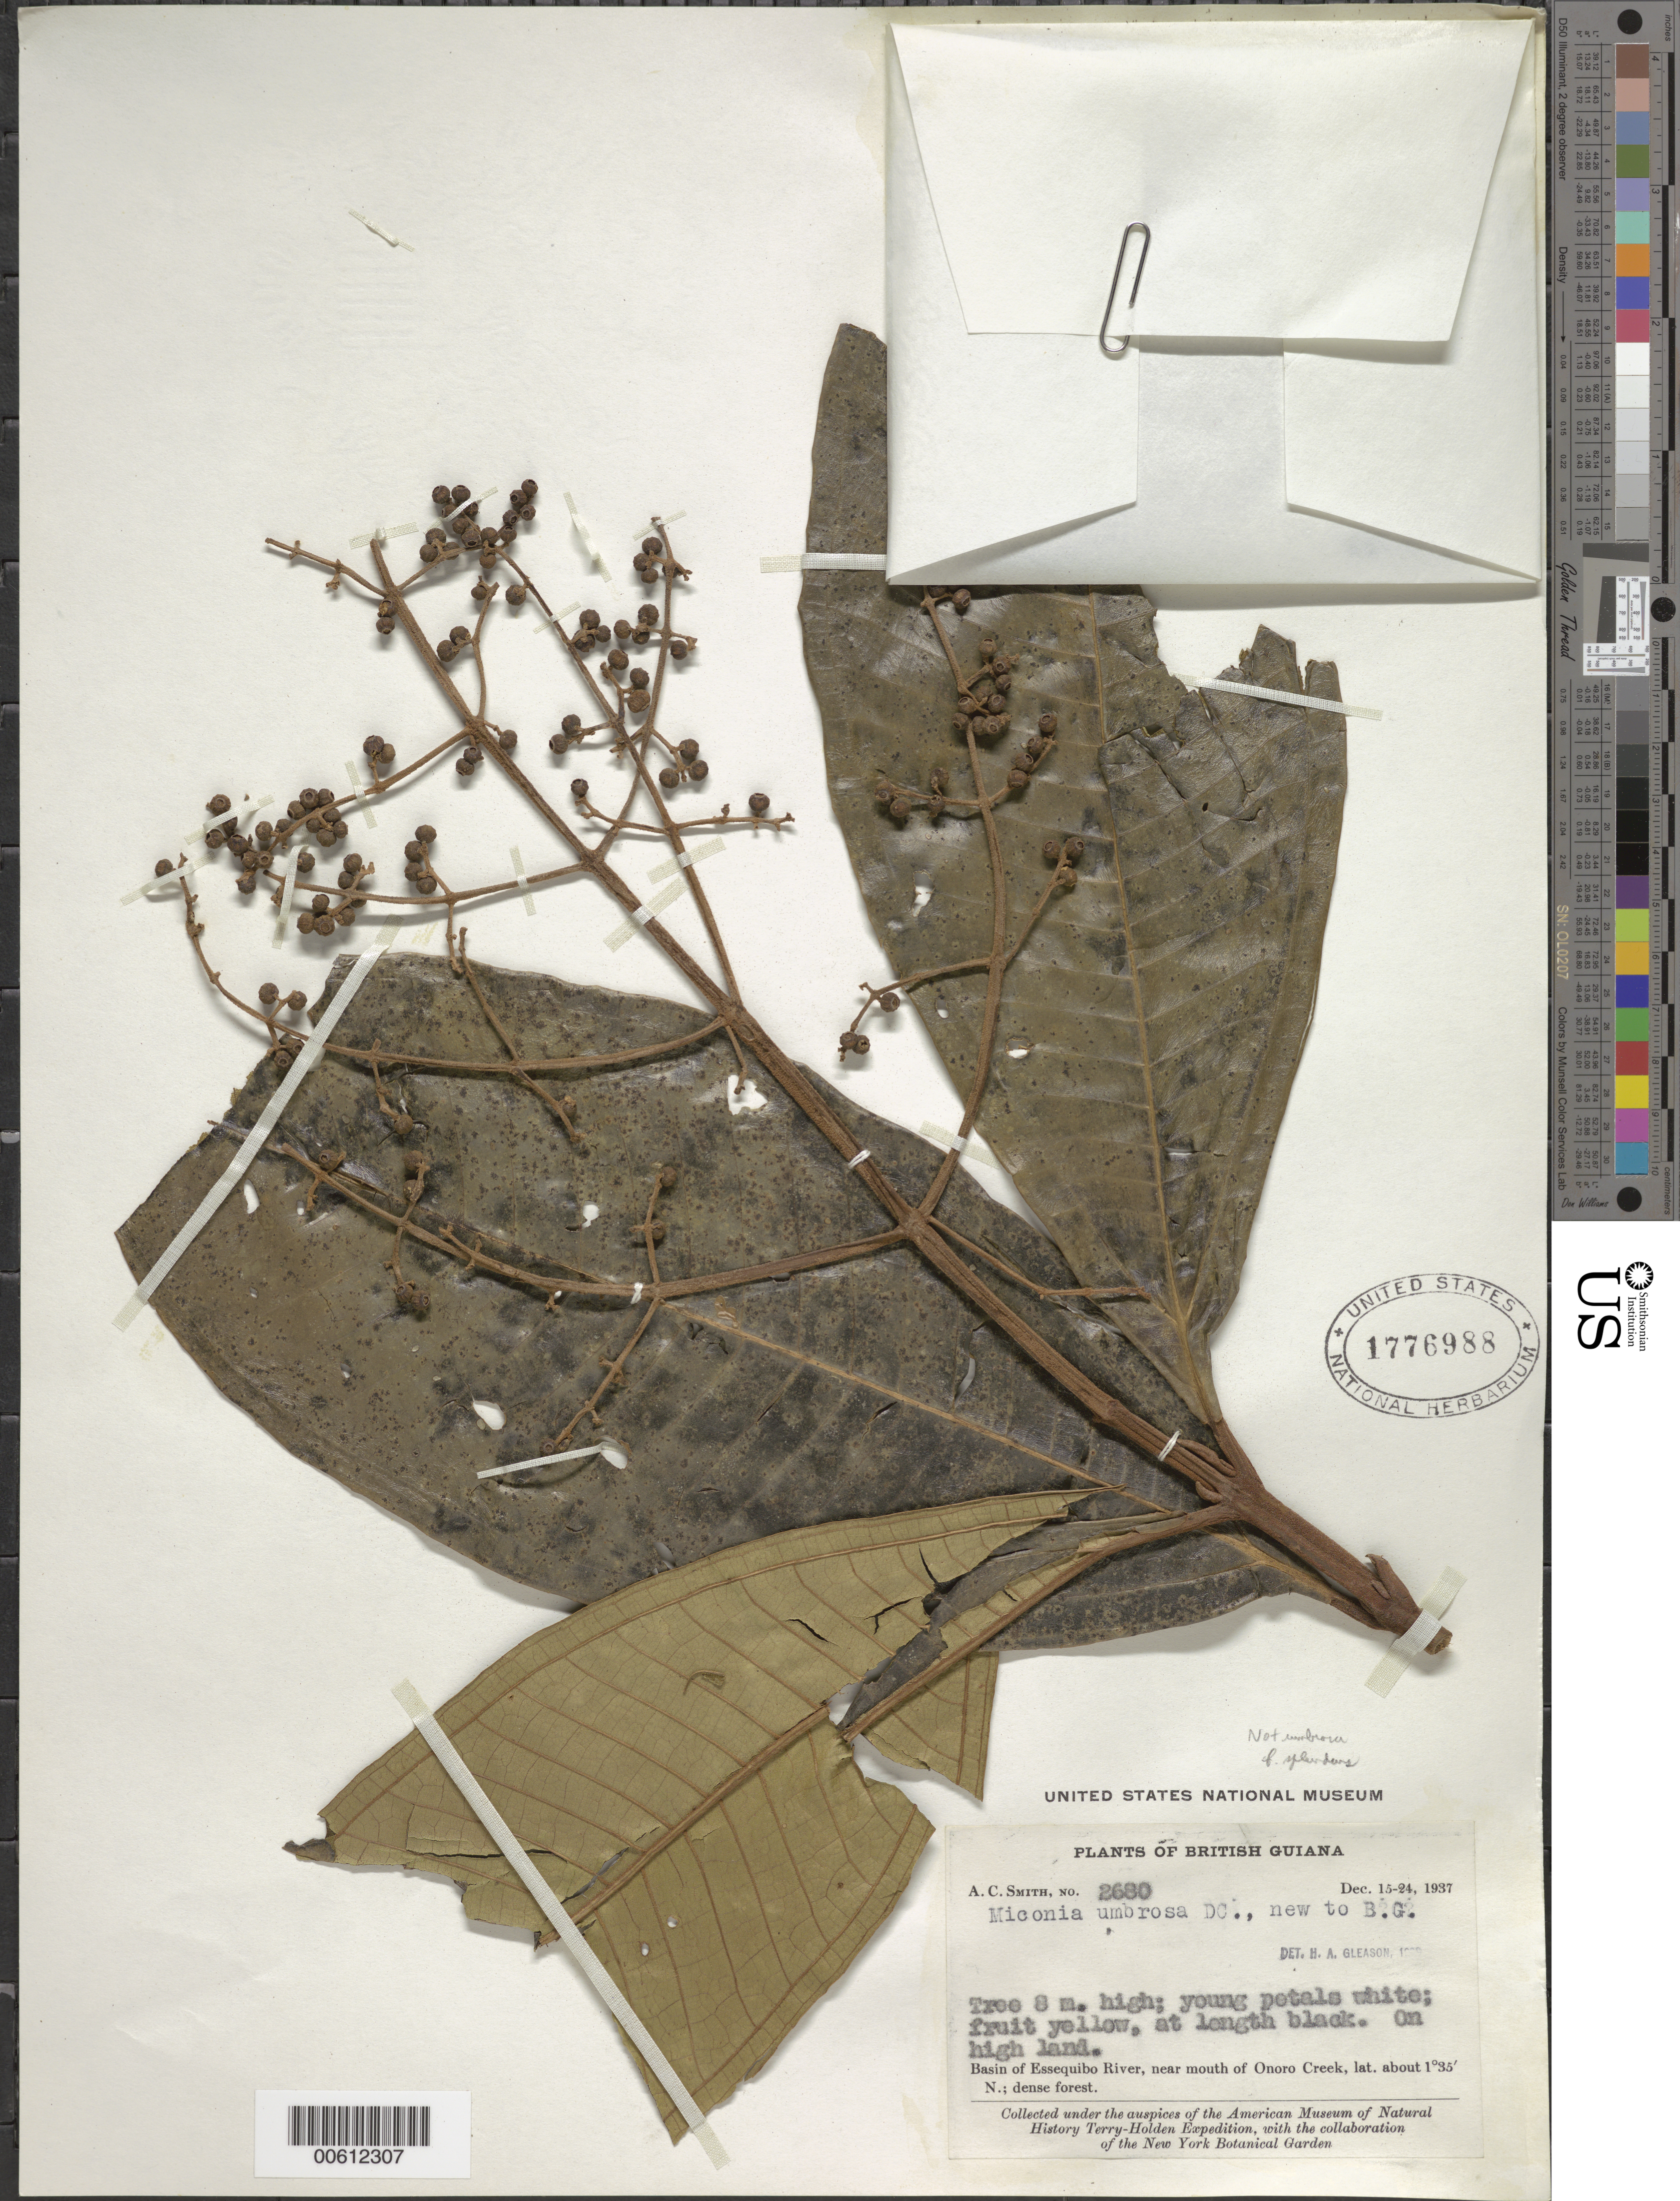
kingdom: Plantae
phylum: Tracheophyta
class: Magnoliopsida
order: Myrtales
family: Melastomataceae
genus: Miconia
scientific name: Miconia splendens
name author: (Sw.) Griseb.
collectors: A. C. Smith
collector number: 2680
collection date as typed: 15-Dec-37 to 24-Dec-37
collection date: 1937-12-15/1937-12-24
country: Guyana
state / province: U. Takutu-U. Essequibo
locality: Onoro Creek (near mouth), Essequibo River basin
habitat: On high land; dense forest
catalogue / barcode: US 1776988